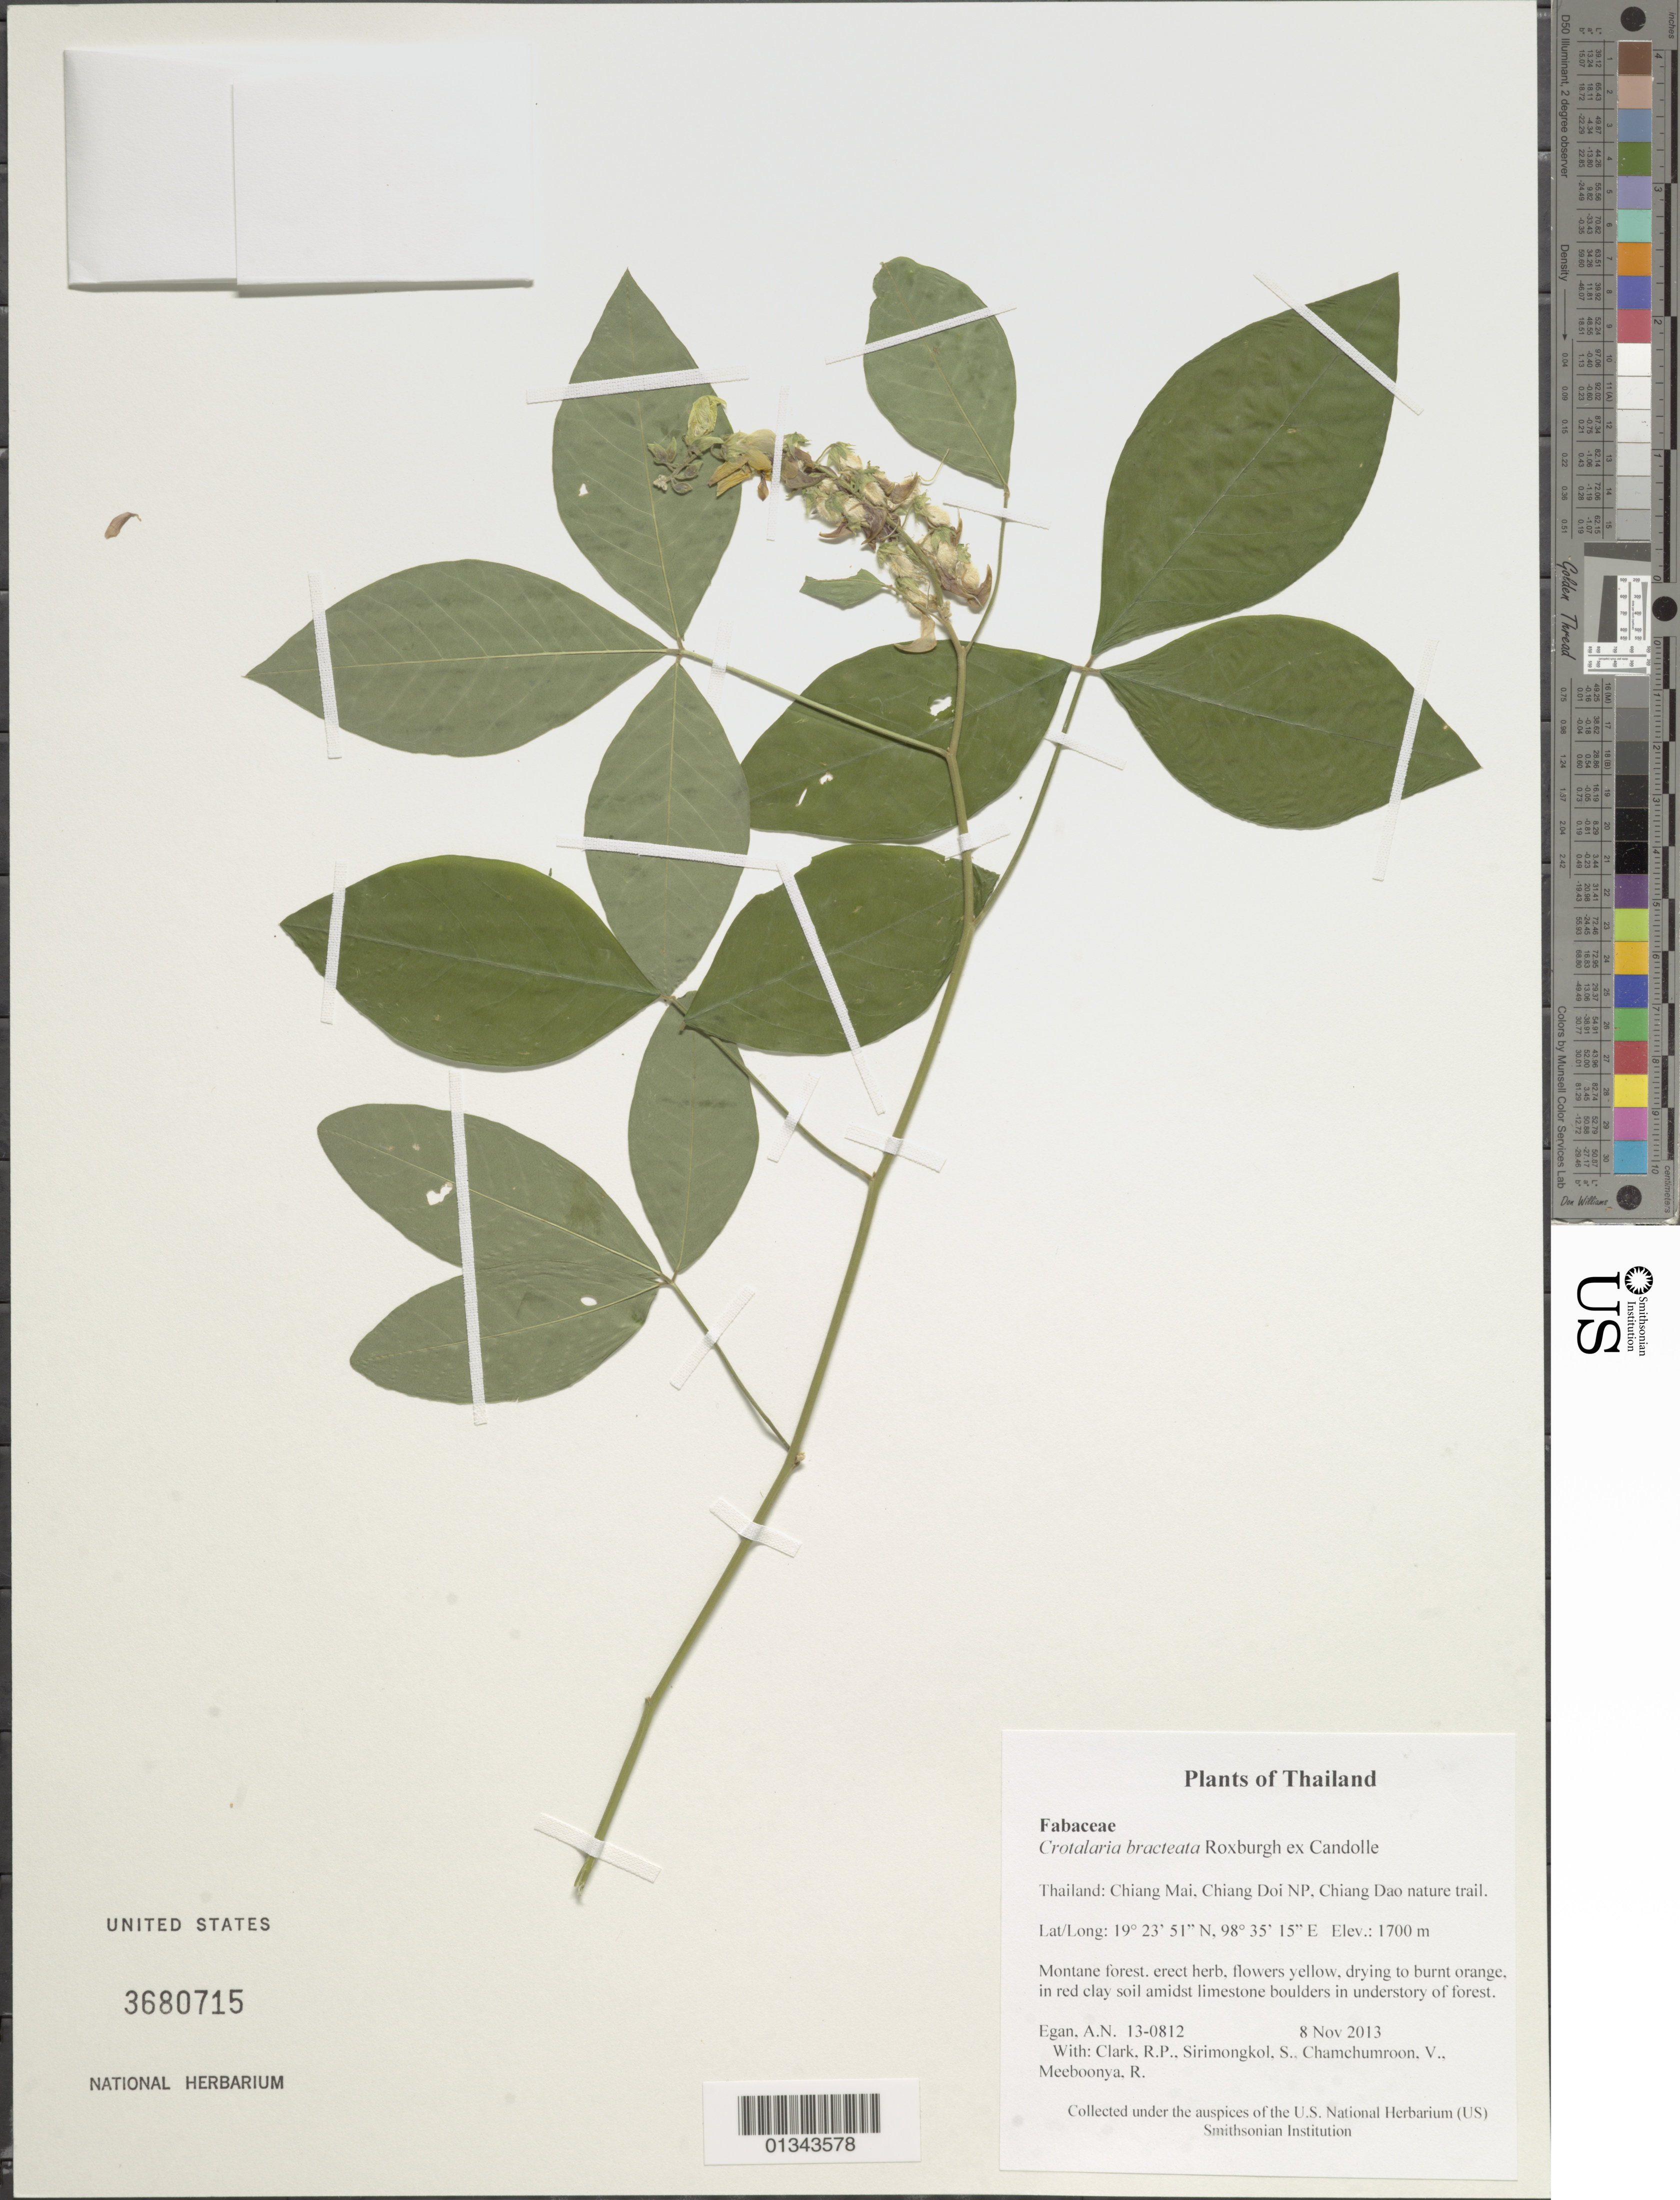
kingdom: Plantae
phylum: Tracheophyta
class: Magnoliopsida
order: Fabales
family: Fabaceae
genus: Crotalaria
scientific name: Crotalaria bracteata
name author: Roxb. ex DC.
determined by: Egan, Ashley N., (US), Smithsonian Institution - National Museum of Natural History (UNITED STATES)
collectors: A. N. Egan, R. P. Clark, S. Sirimongkol, V. Chamchumroon & R. Meeboonya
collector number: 13-0812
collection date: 2013-11-08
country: Thailand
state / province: Chiang Mai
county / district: Mueang Chiang Mai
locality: Chiang Doi NP, Chiang Dao nature trail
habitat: Montane forest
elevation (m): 1700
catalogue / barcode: US 3680715